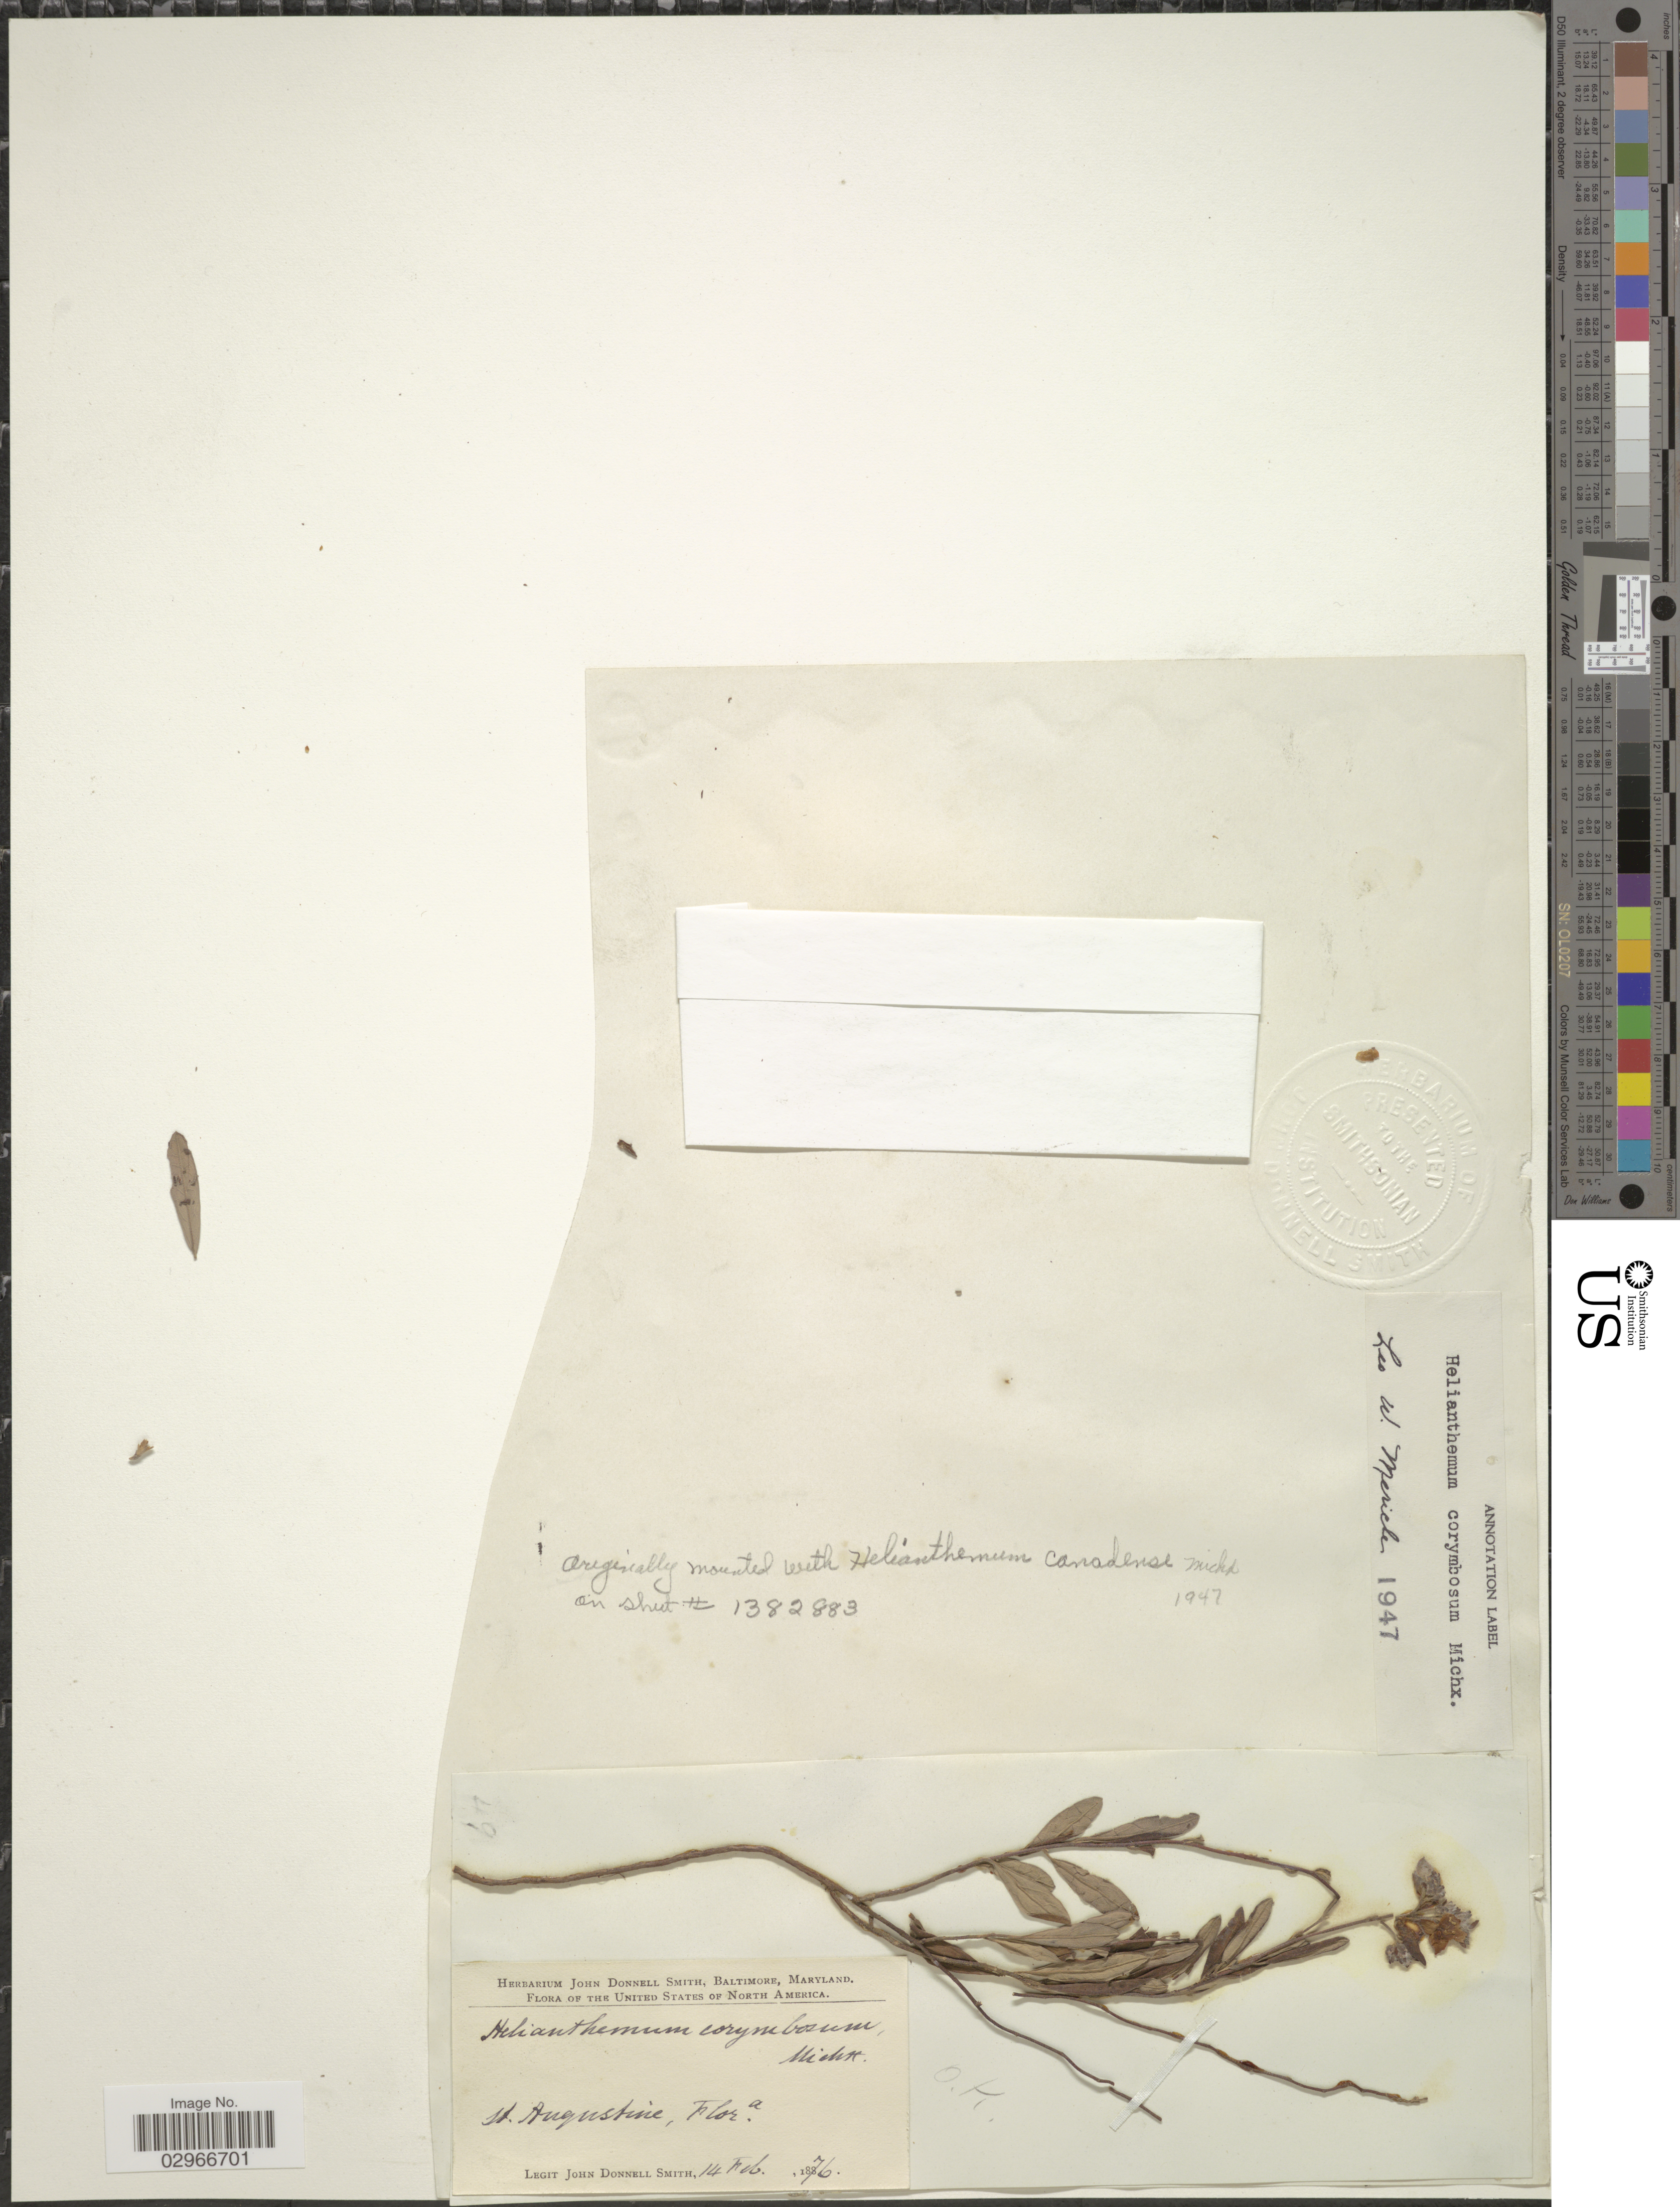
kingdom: Plantae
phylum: Tracheophyta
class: Magnoliopsida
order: Malvales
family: Cistaceae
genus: Helianthemum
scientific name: Helianthemum corymbosum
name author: Michx.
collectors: J. Donnell Smith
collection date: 1876-02-14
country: United States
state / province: Florida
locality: St. Augustine.